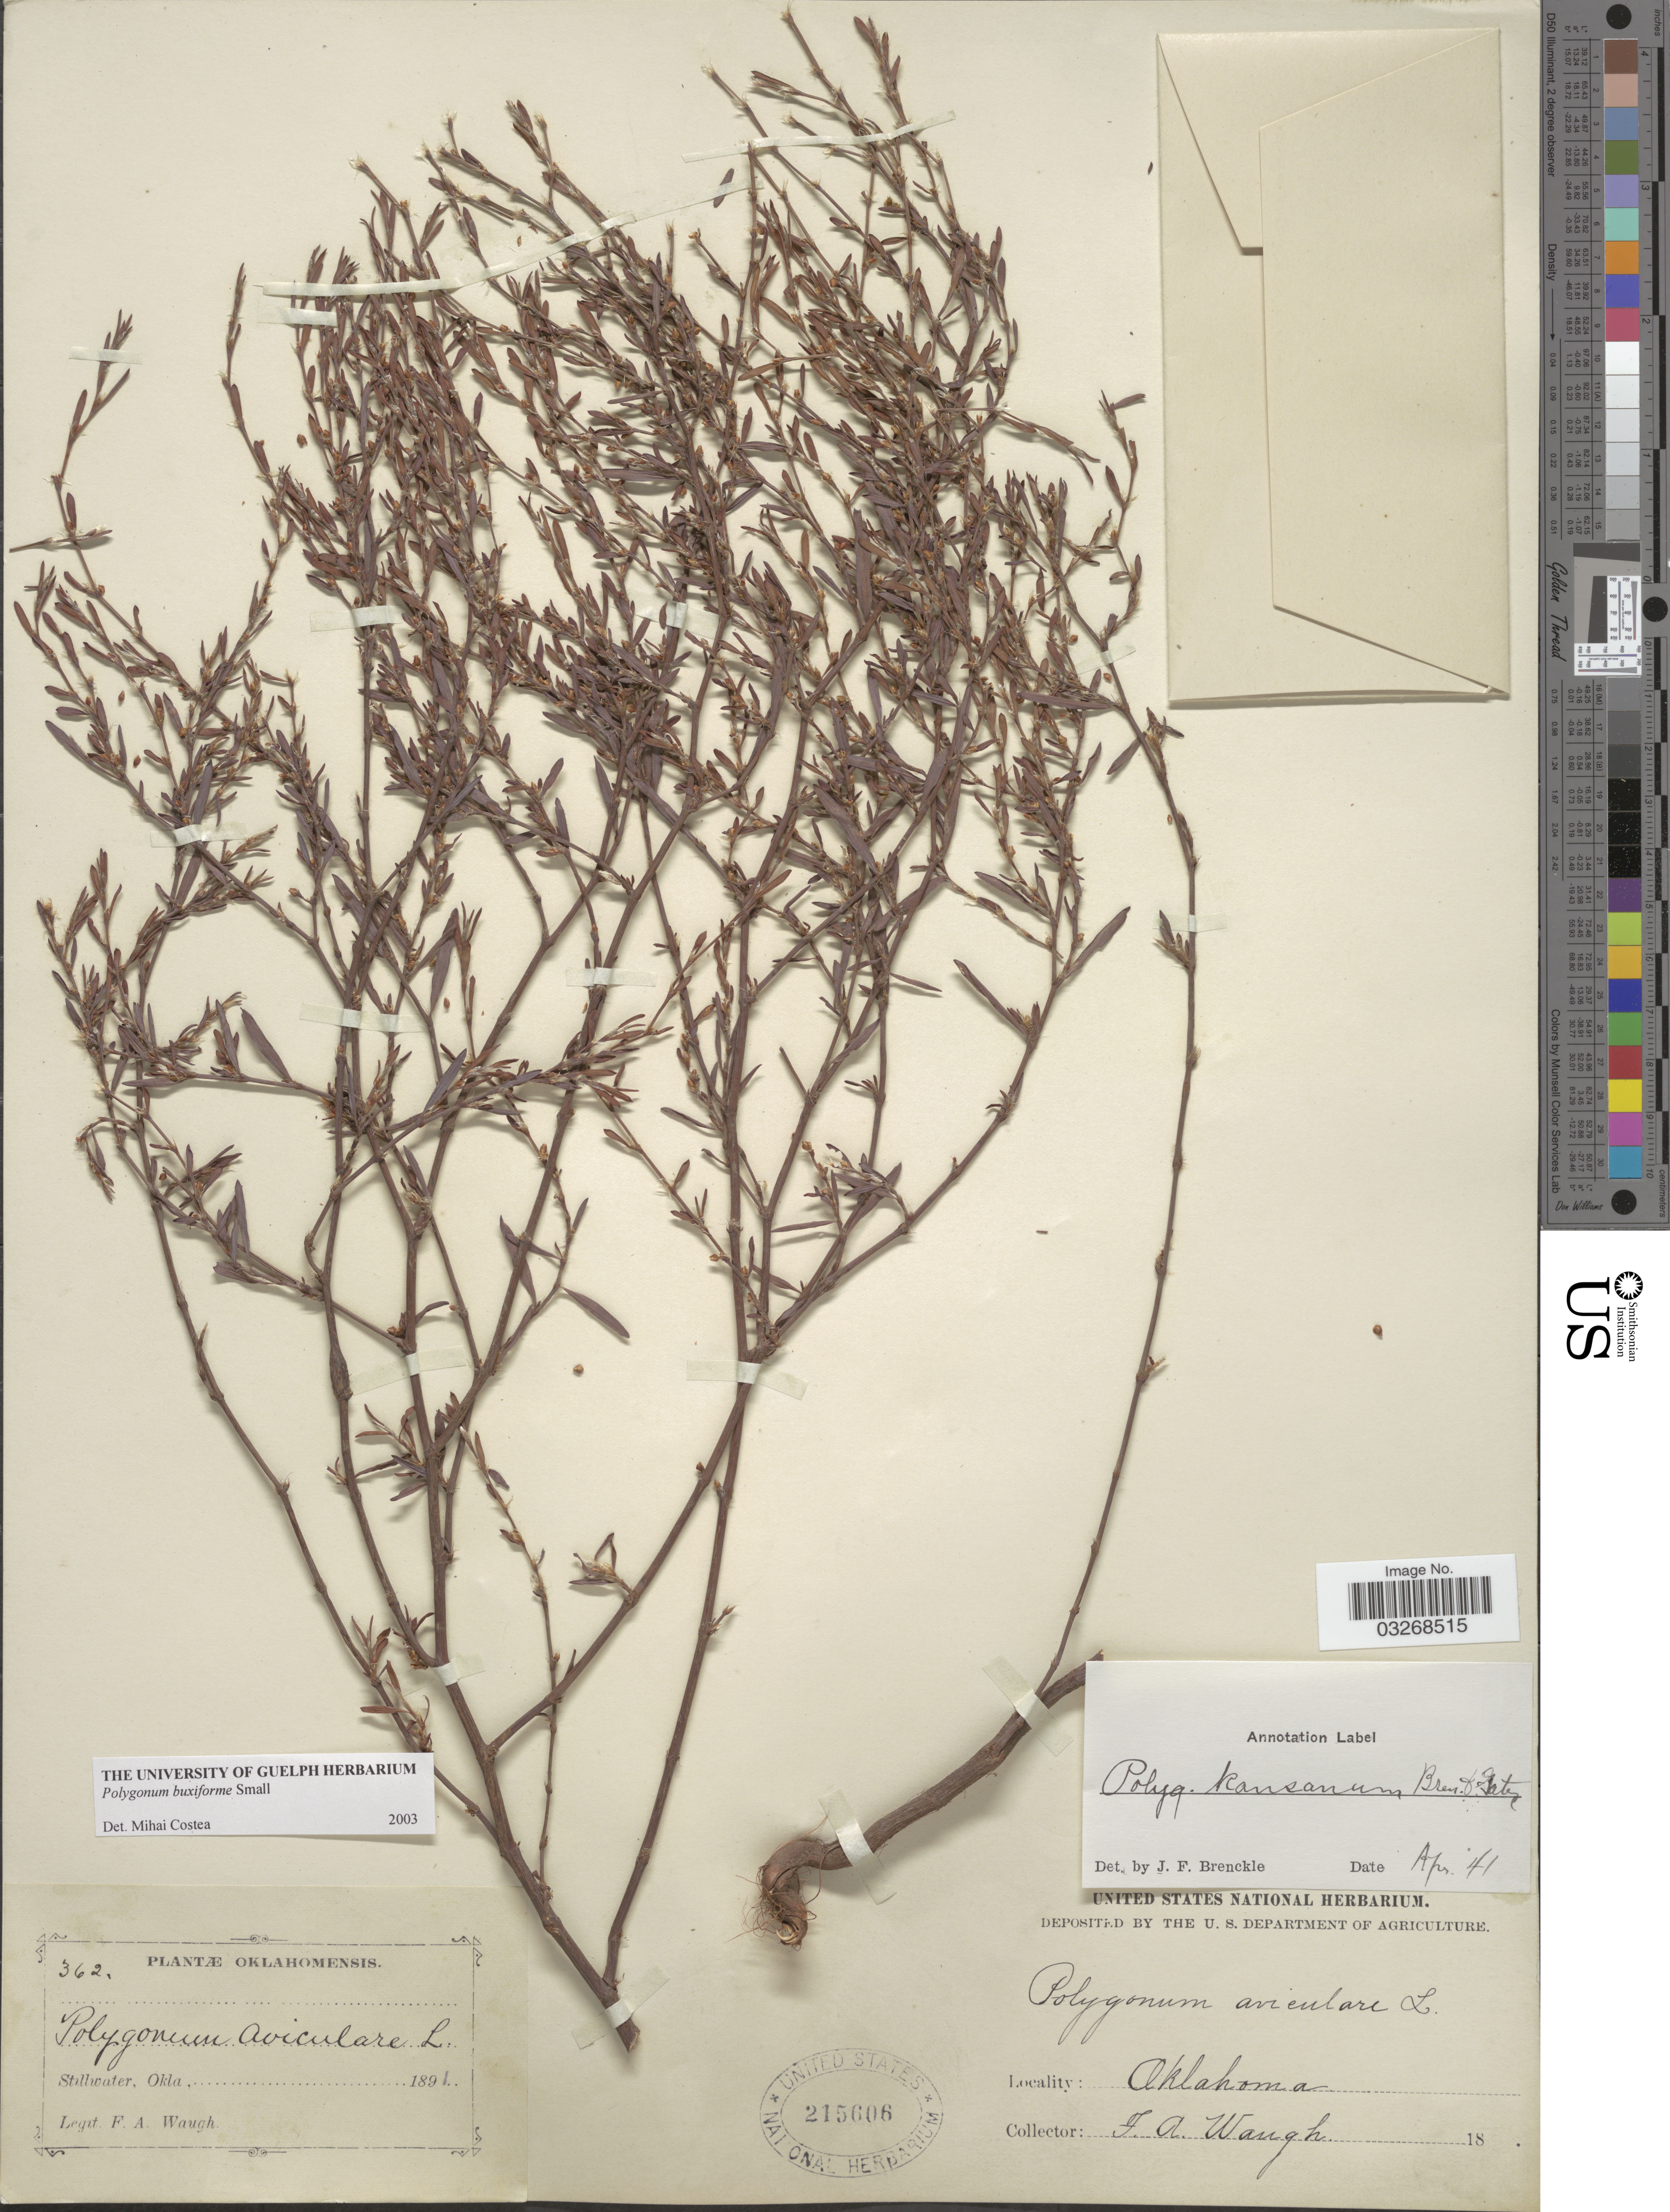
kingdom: Plantae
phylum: Tracheophyta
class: Magnoliopsida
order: Caryophyllales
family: Polygonaceae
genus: Polygonum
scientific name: Polygonum buxiforme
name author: Small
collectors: F. Waugh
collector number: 362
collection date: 1891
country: United States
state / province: Oklahoma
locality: Stillwater.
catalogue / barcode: US 215606